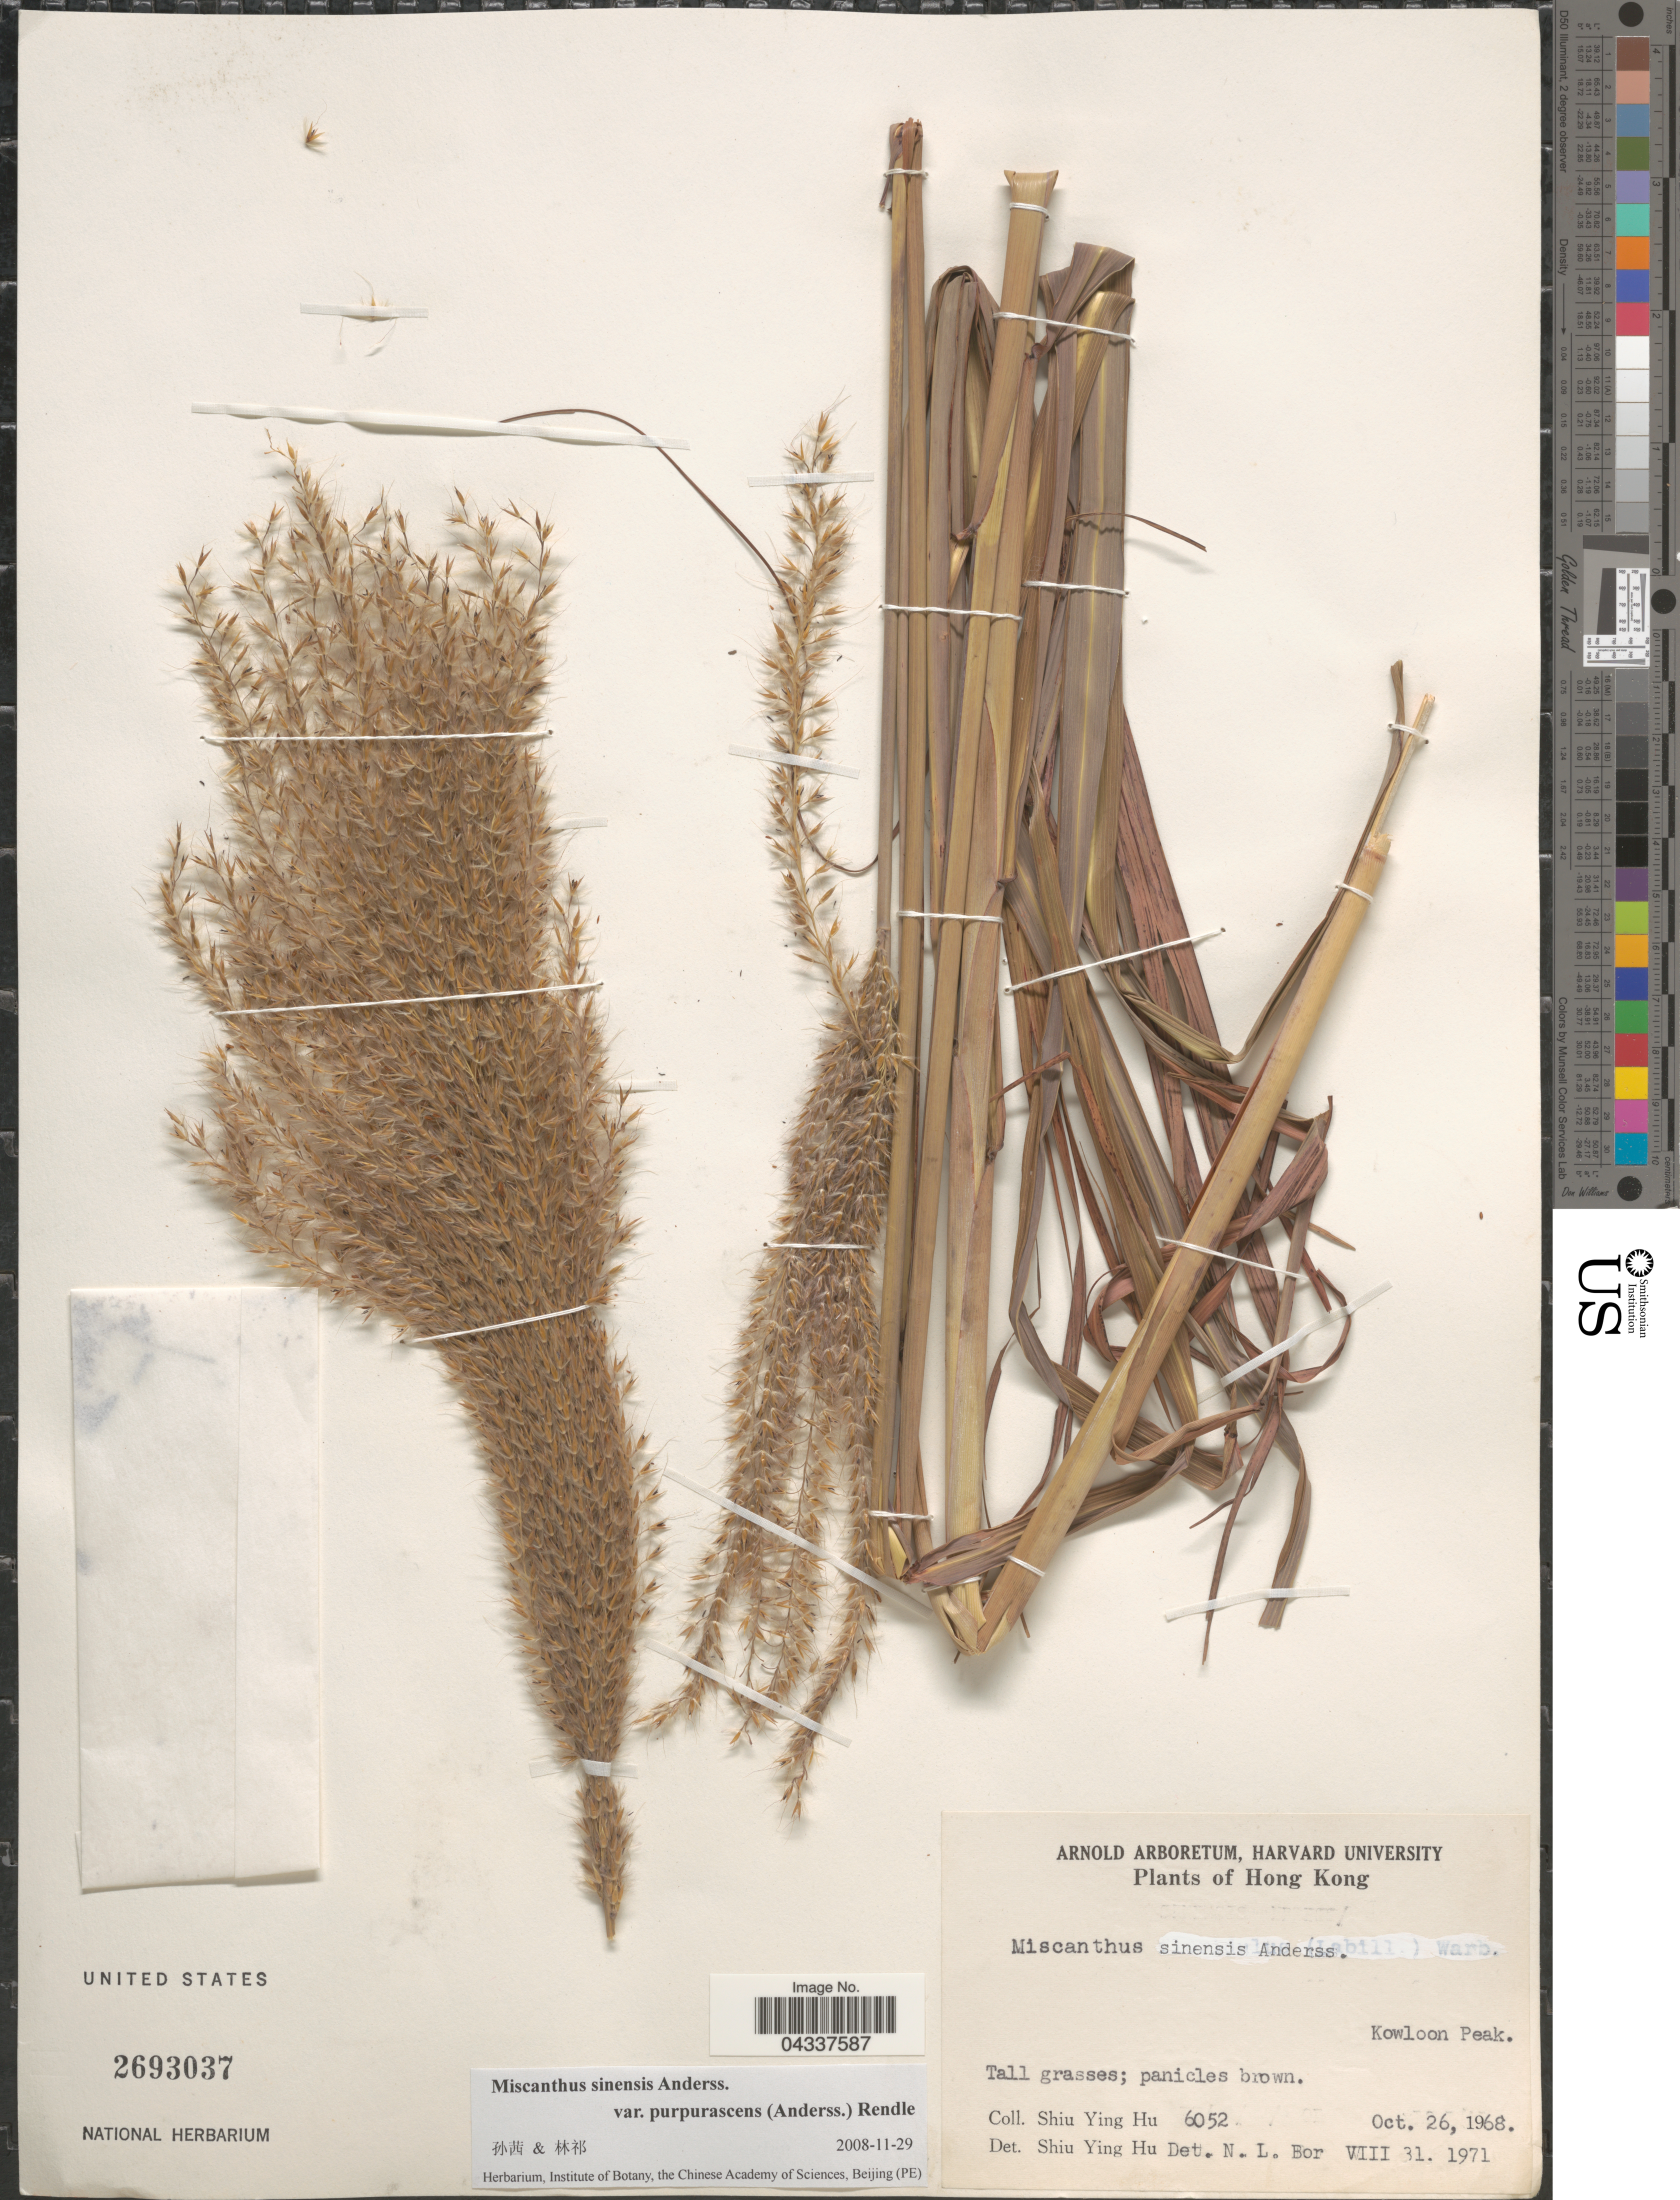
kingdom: Plantae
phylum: Tracheophyta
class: Liliopsida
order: Poales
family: Poaceae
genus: Miscanthus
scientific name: Miscanthus sinensis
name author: Andersson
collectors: S. Y. Hu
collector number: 6052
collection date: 1968-10-26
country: China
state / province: Hong Kong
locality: Kowloon Peak.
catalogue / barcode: US 2693037